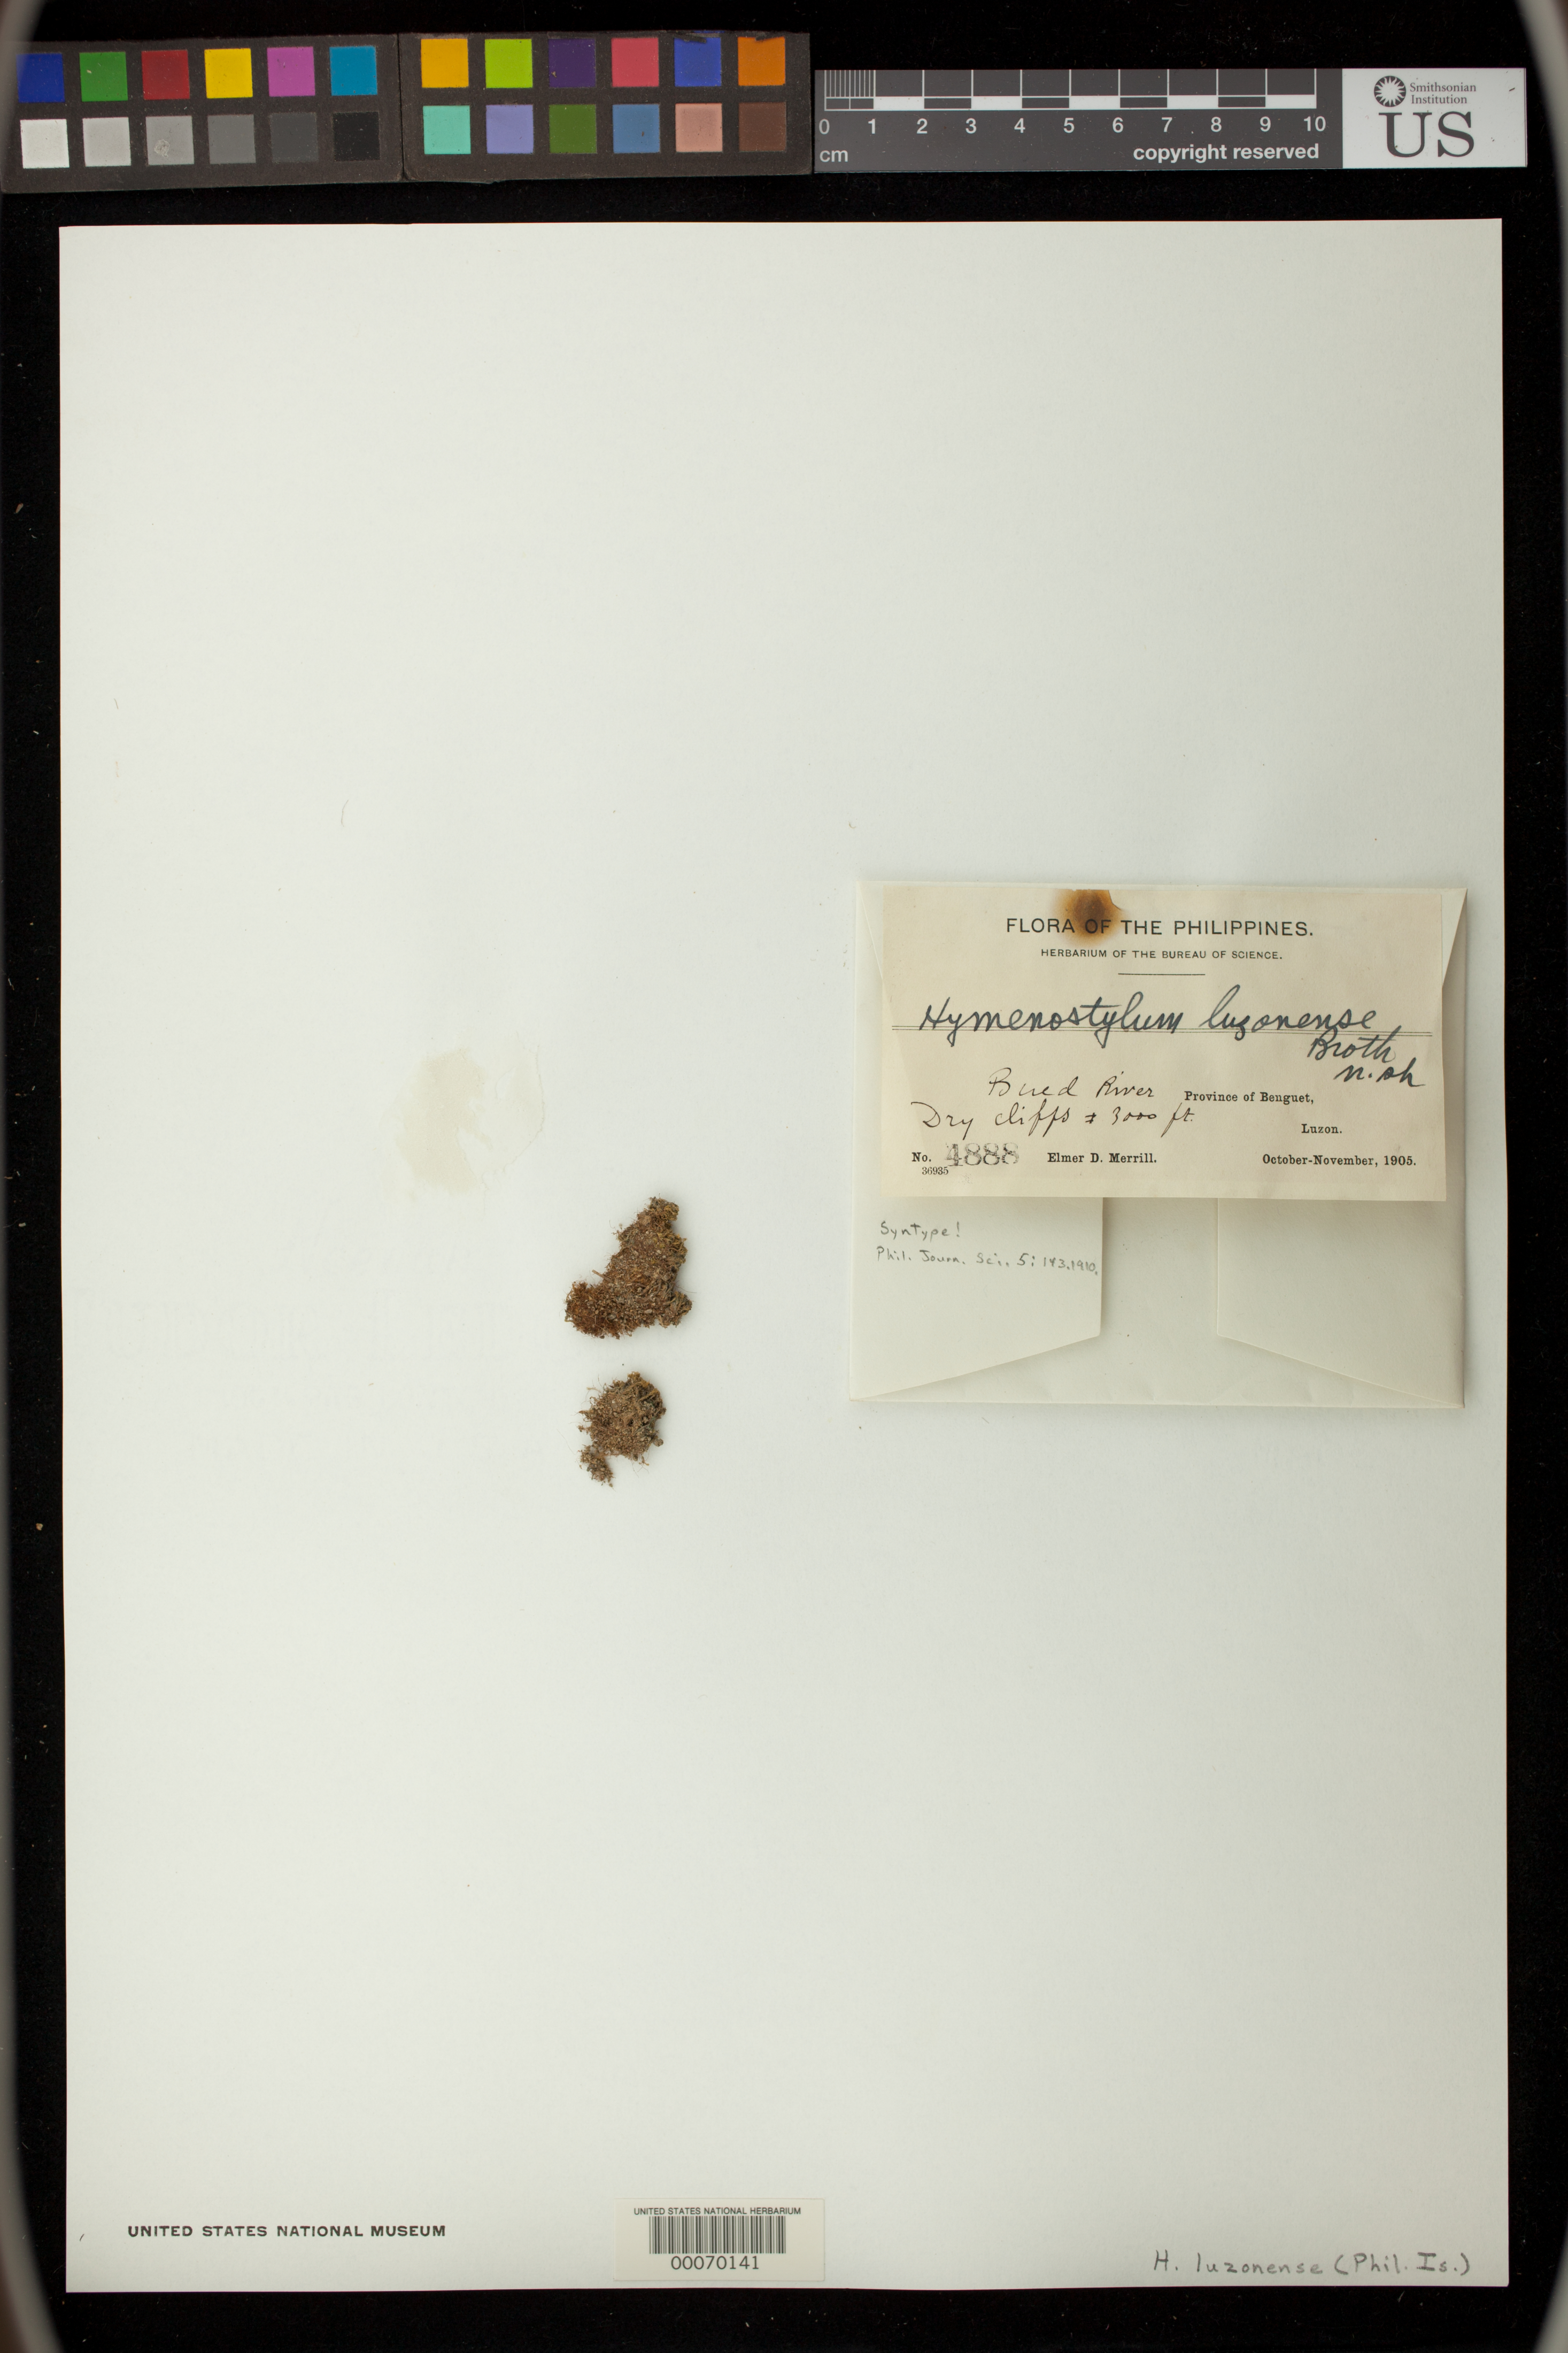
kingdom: Plantae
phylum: Bryophyta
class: Bryopsida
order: Pottiales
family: Pottiaceae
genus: Hymenostylium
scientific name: Hymenostylium luzonense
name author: Broth.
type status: Syntype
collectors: E. D. Merrill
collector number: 4888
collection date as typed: Oct 1905 to -- Nov 1905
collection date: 1905-10/1905-11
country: Philippines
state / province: Cordillera (Administrative Region)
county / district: Benguet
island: Luzon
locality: Bued River.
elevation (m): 914